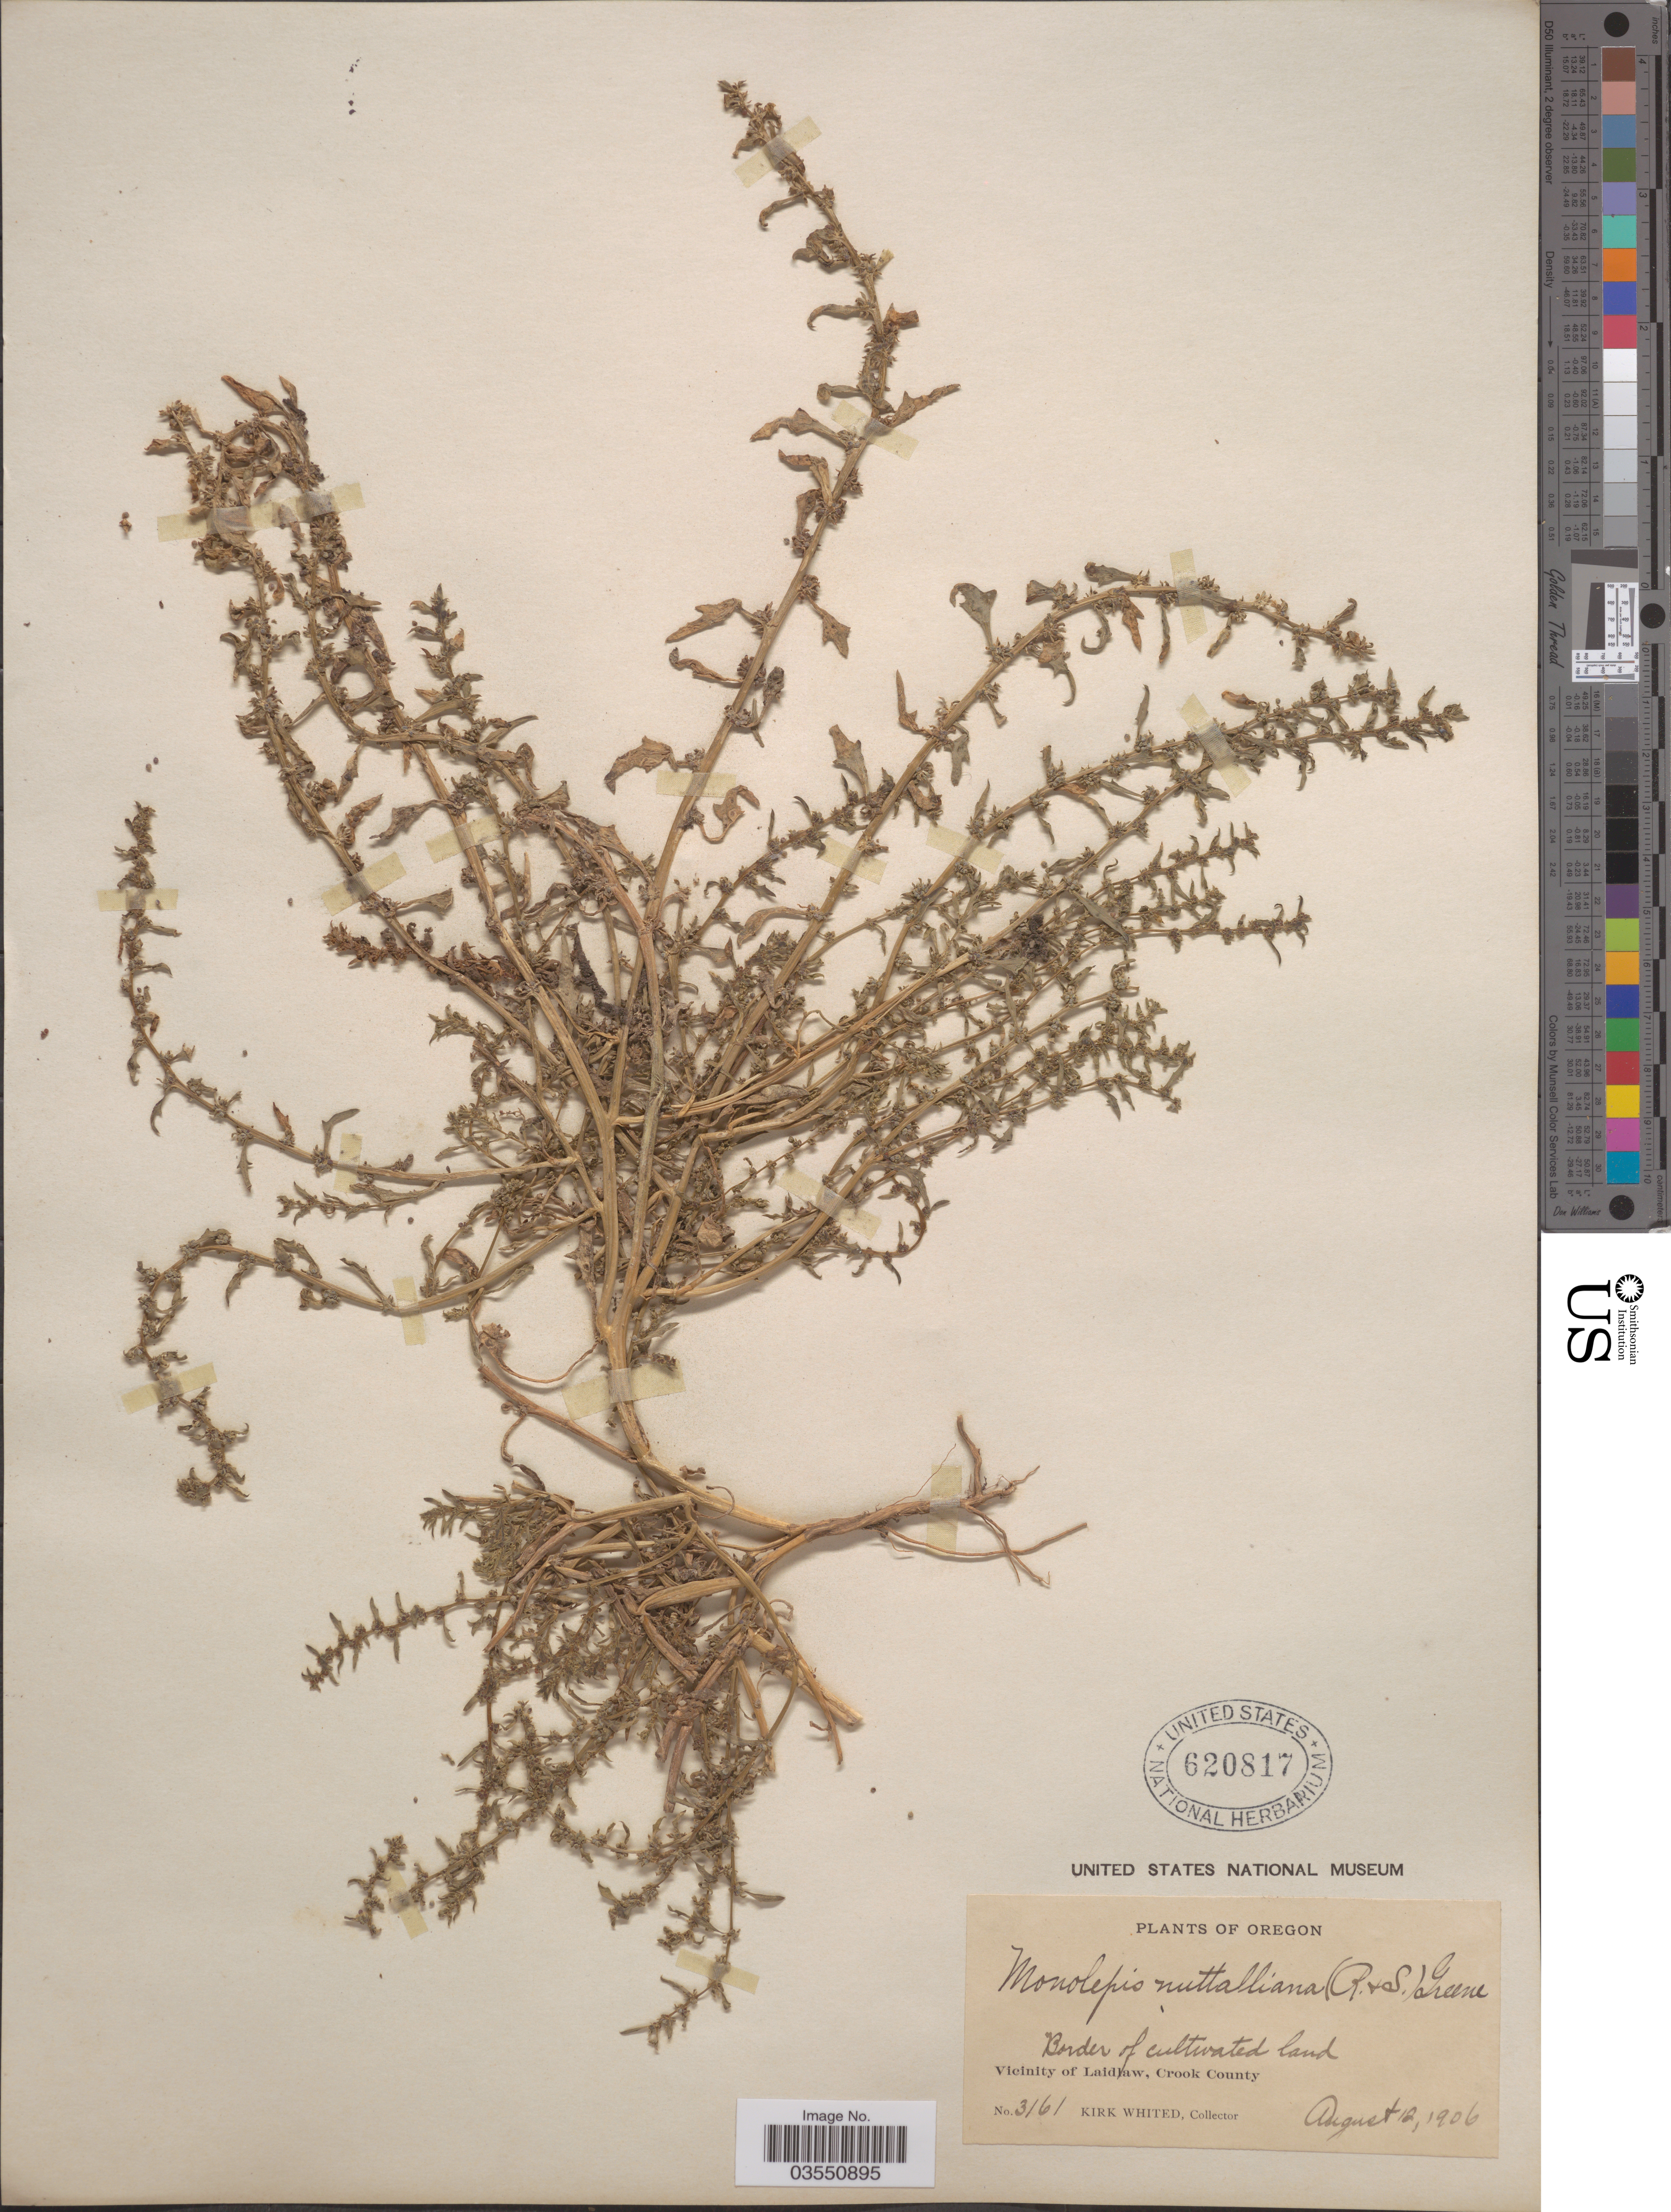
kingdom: Plantae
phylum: Tracheophyta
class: Magnoliopsida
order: Caryophyllales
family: Amaranthaceae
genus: Blitum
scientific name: Blitum nuttallianum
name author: Schult.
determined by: U.S. National Herbarium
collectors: K. Whited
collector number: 3161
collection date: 1906-08-12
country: United States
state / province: Oregon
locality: Vicinity of Laidlaw, Crook County.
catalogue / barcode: US 620817